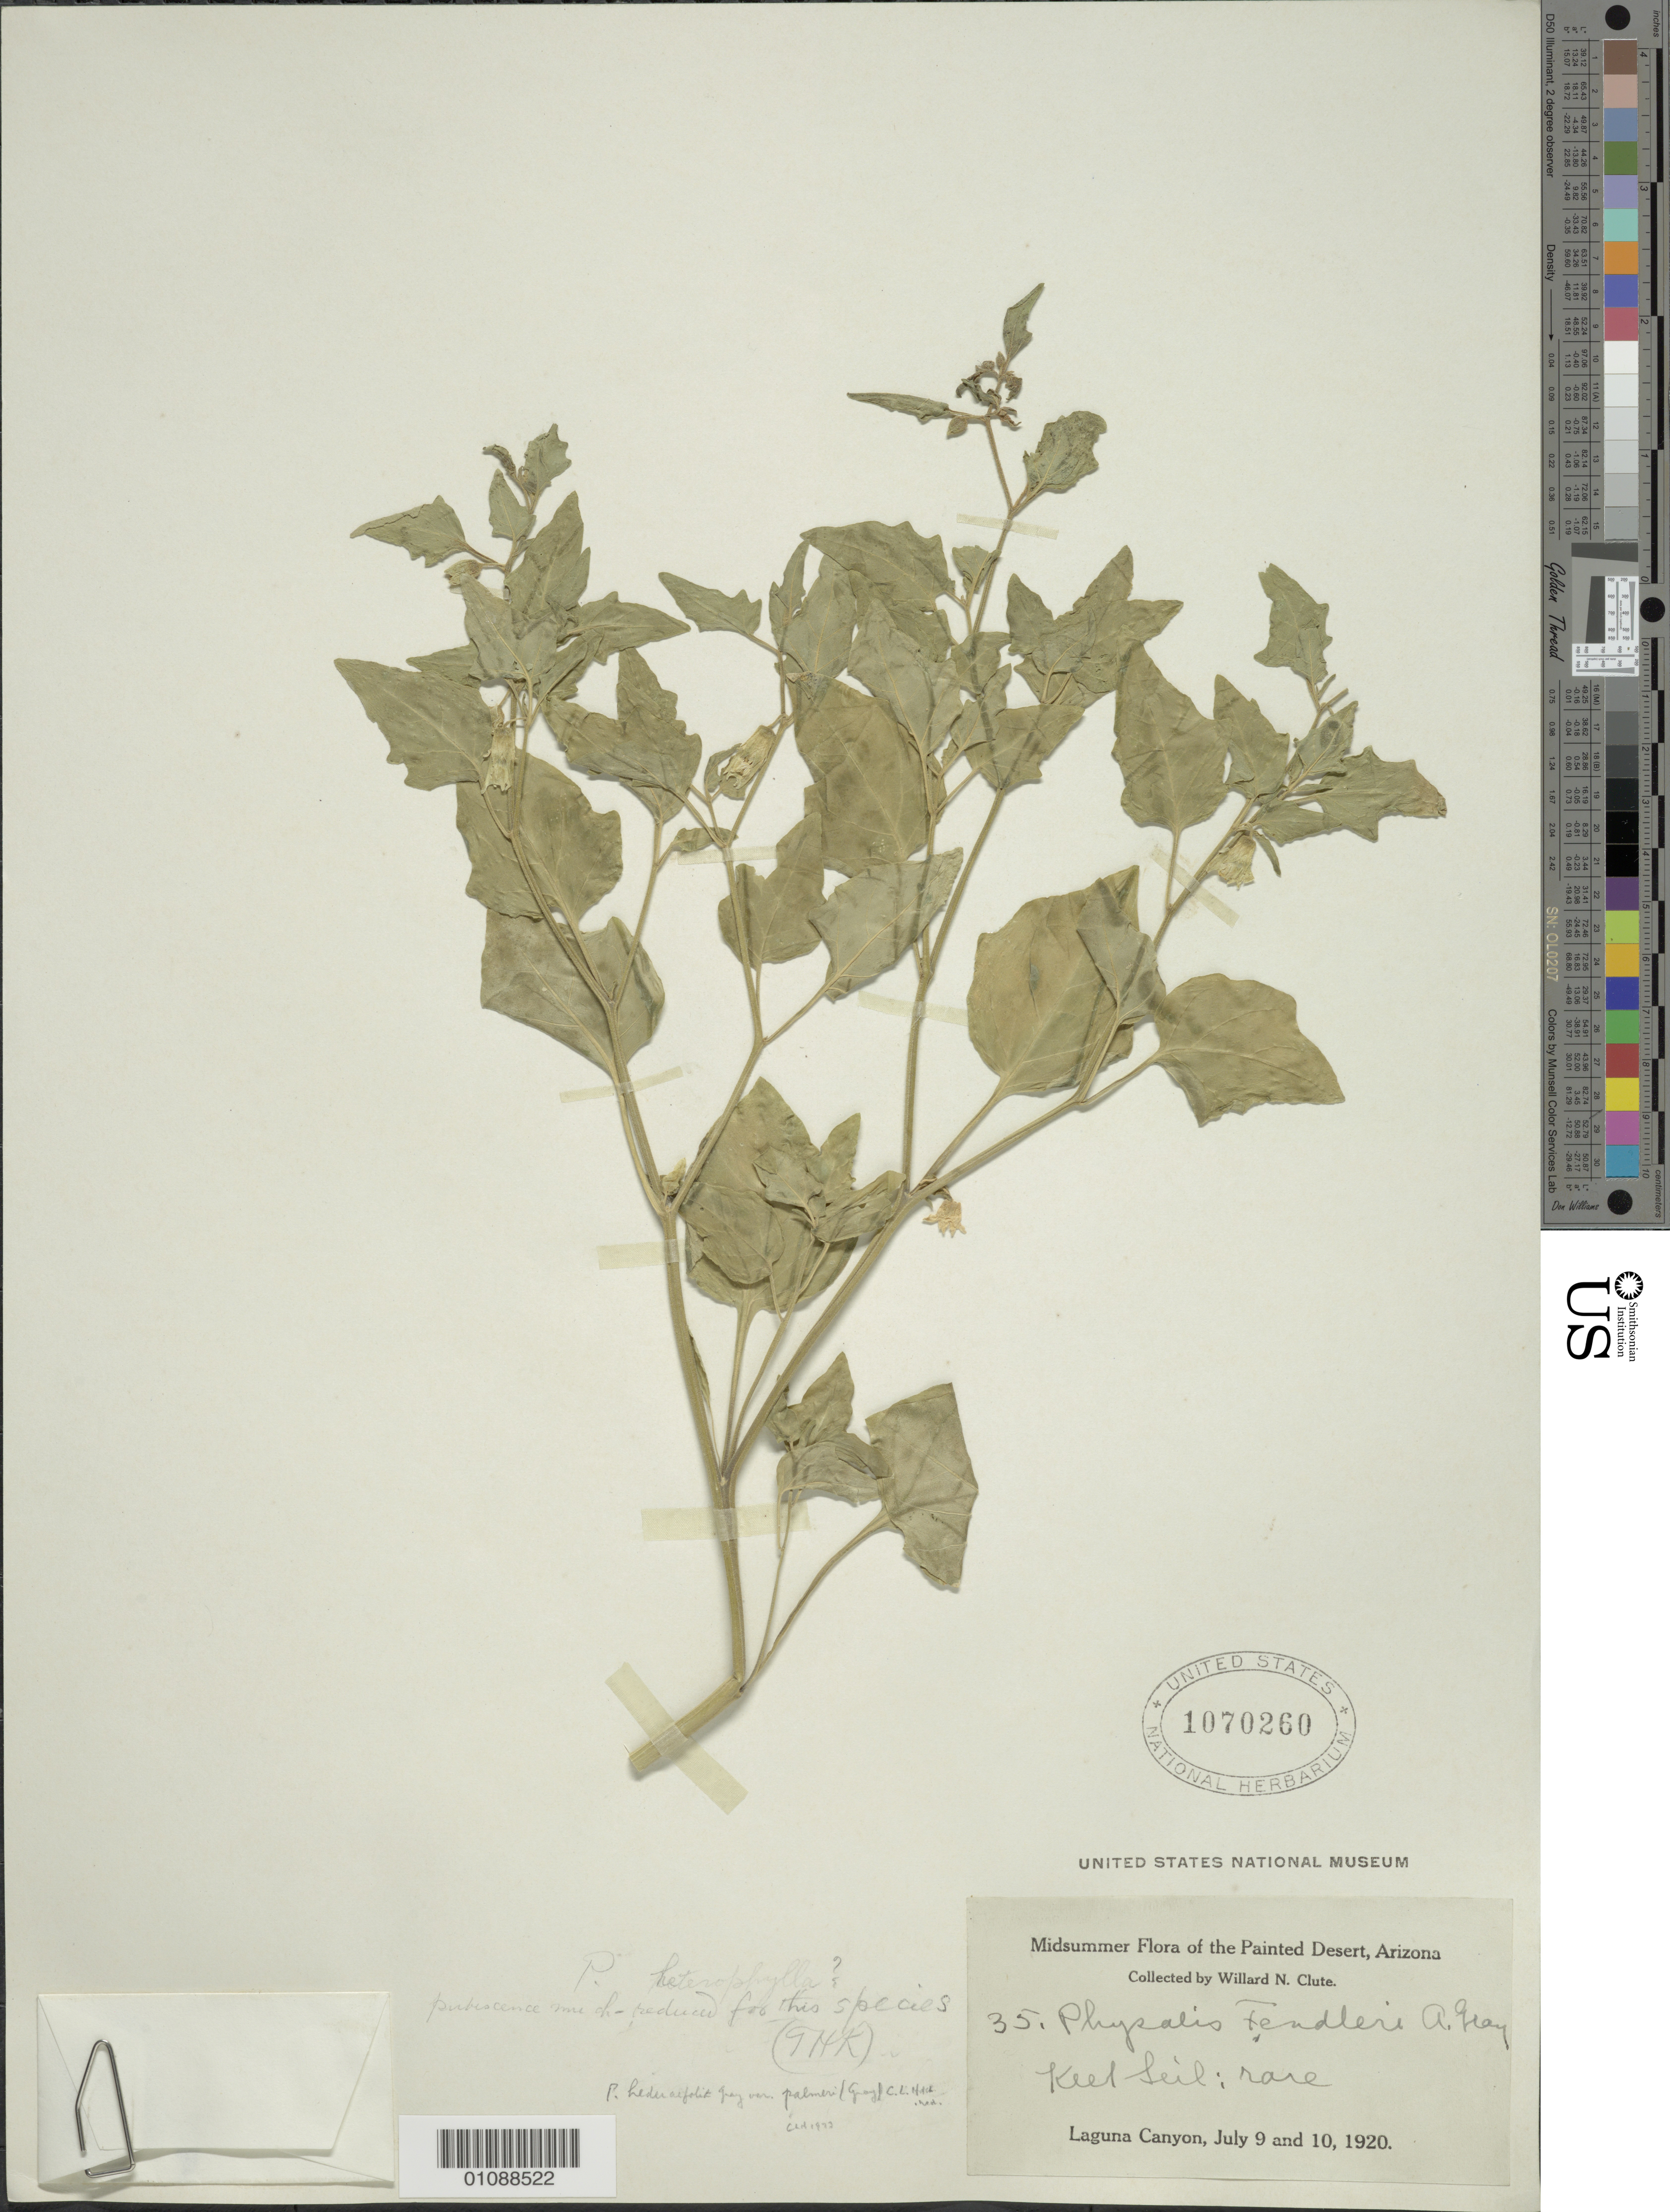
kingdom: Plantae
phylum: Tracheophyta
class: Magnoliopsida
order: Solanales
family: Solanaceae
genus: Physalis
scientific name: Physalis hederifolia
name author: A. Gray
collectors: W. N. Clute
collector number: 35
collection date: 1920-07-09/1920-07-10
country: United States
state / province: Arizona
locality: The Painted Desert. Laguna Canyon.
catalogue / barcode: US 1070260